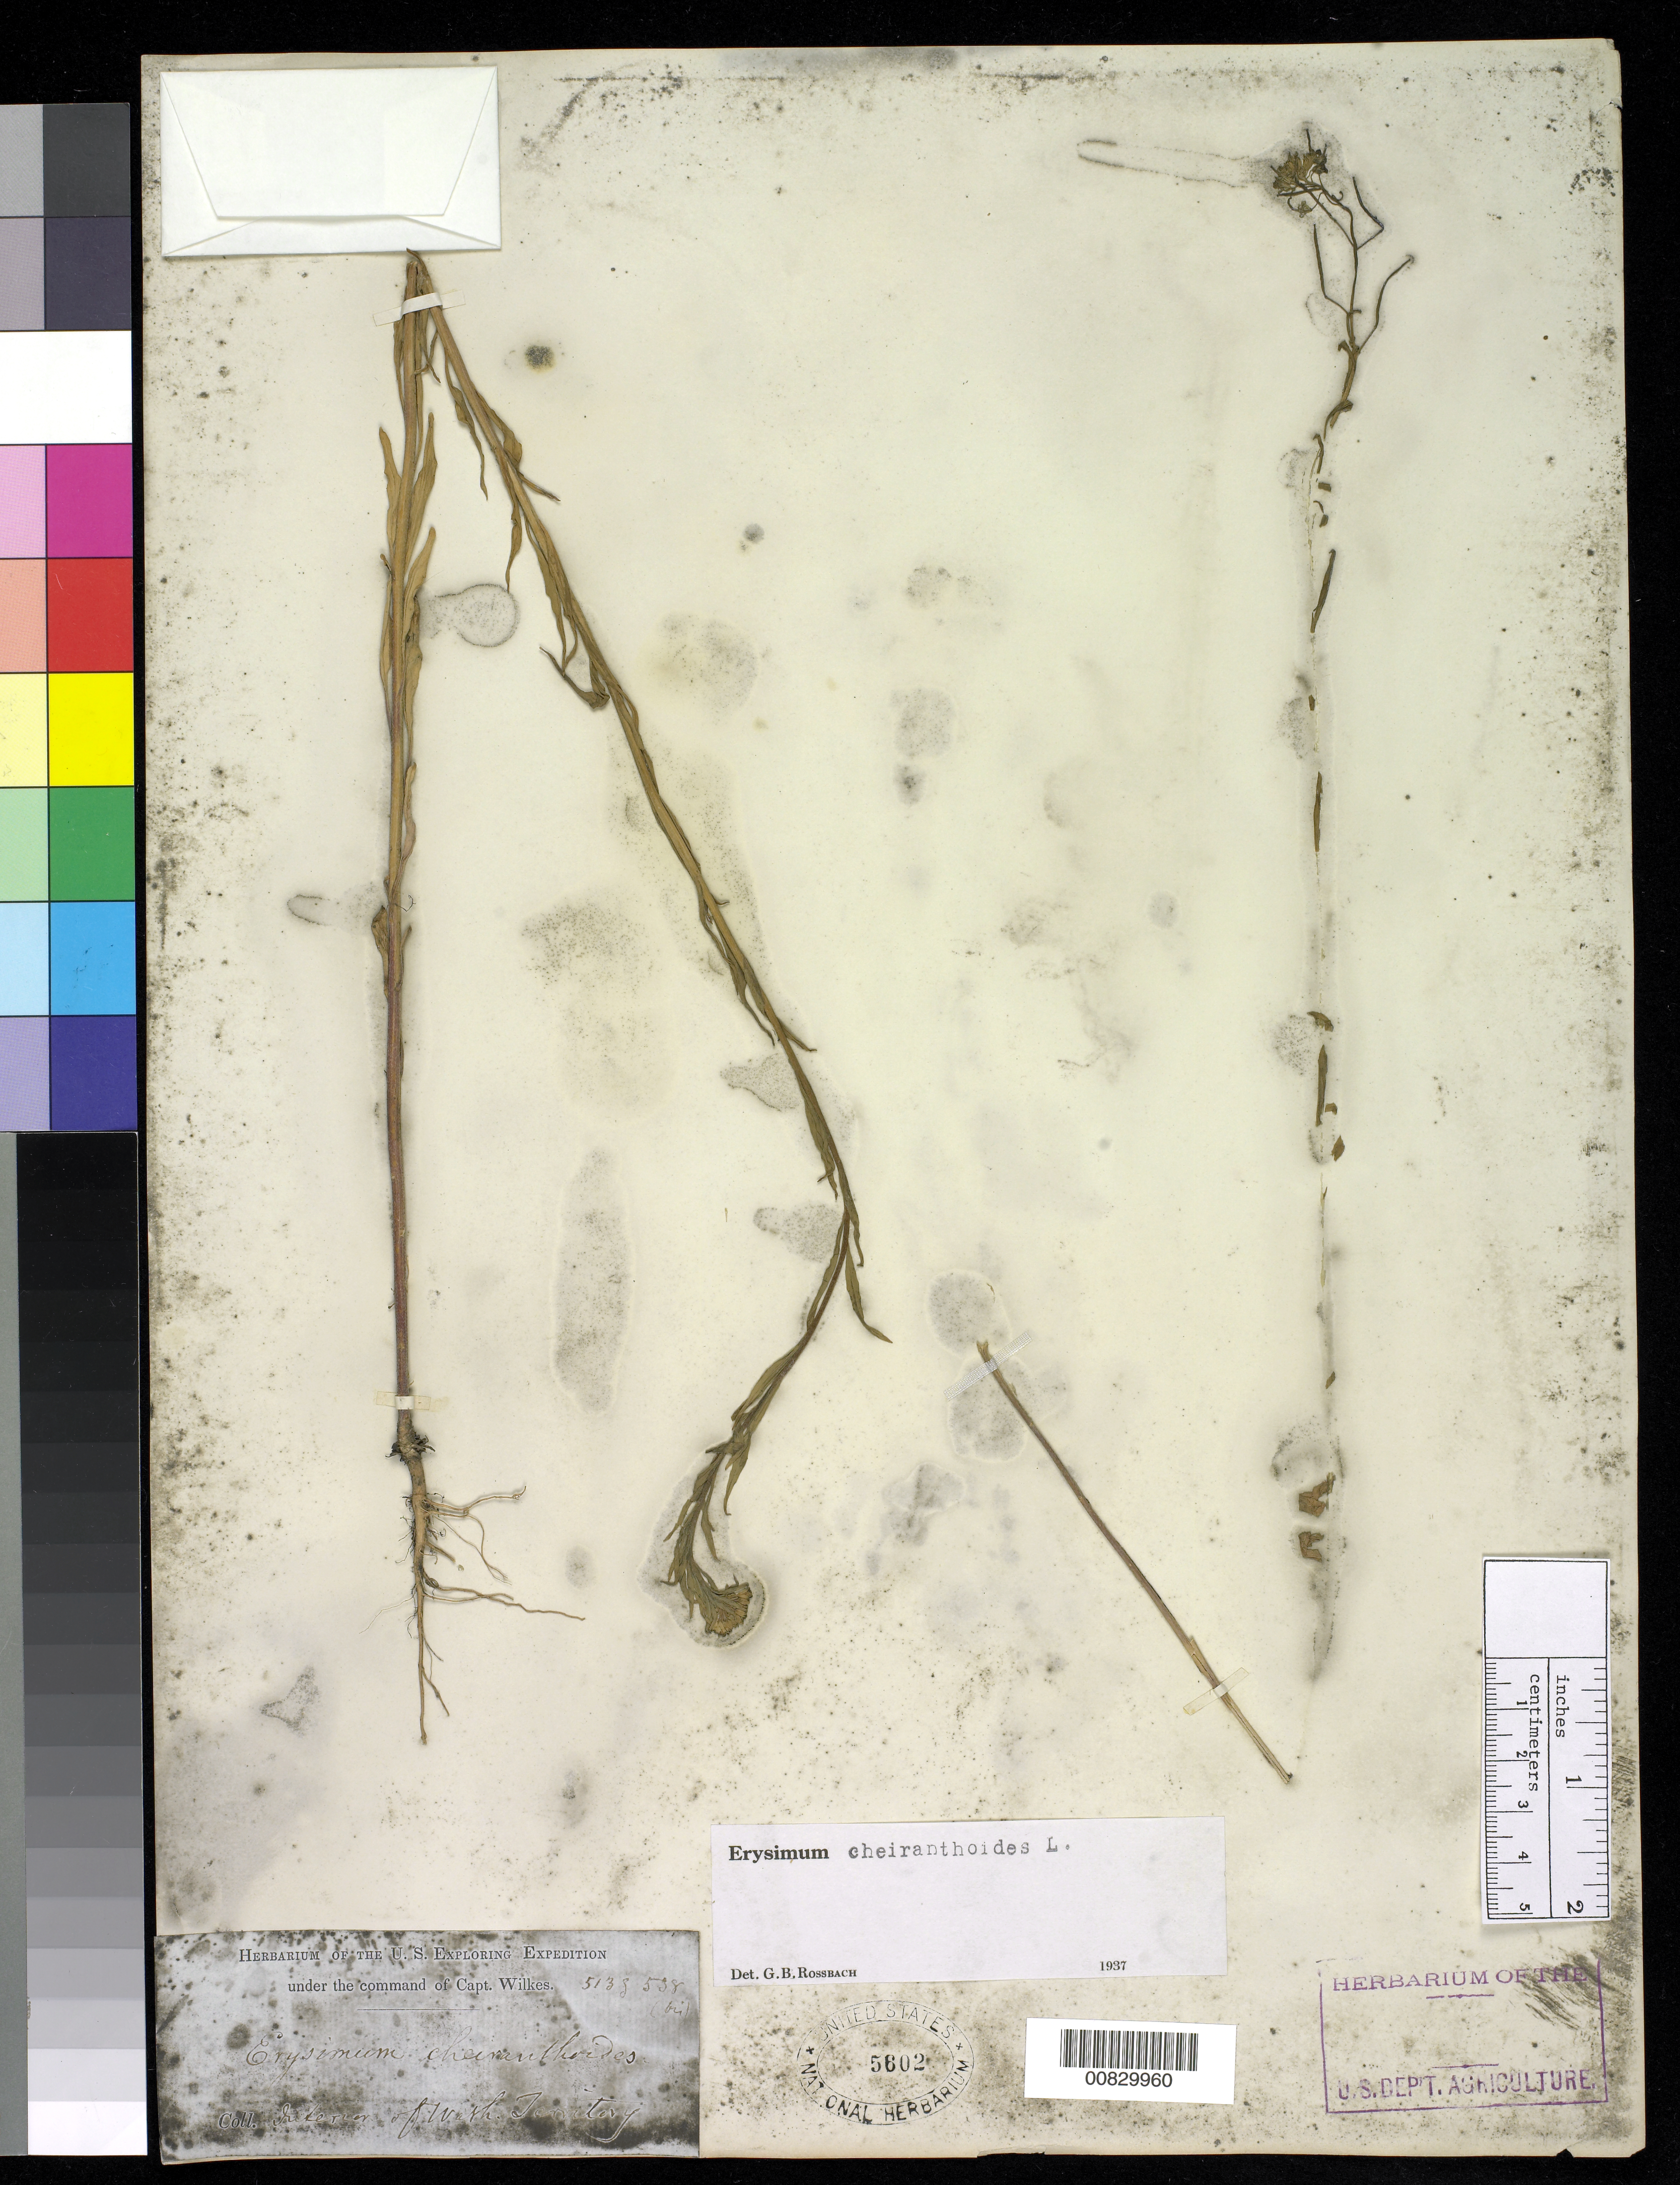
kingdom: Plantae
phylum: Tracheophyta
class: Magnoliopsida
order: Brassicales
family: Brassicaceae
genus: Erysimum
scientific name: Erysimum cheiranthoides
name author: L.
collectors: Wilkes Explor. Exped.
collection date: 1838/1842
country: United States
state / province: Washington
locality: Interior of Wash Territory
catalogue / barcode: US 5602